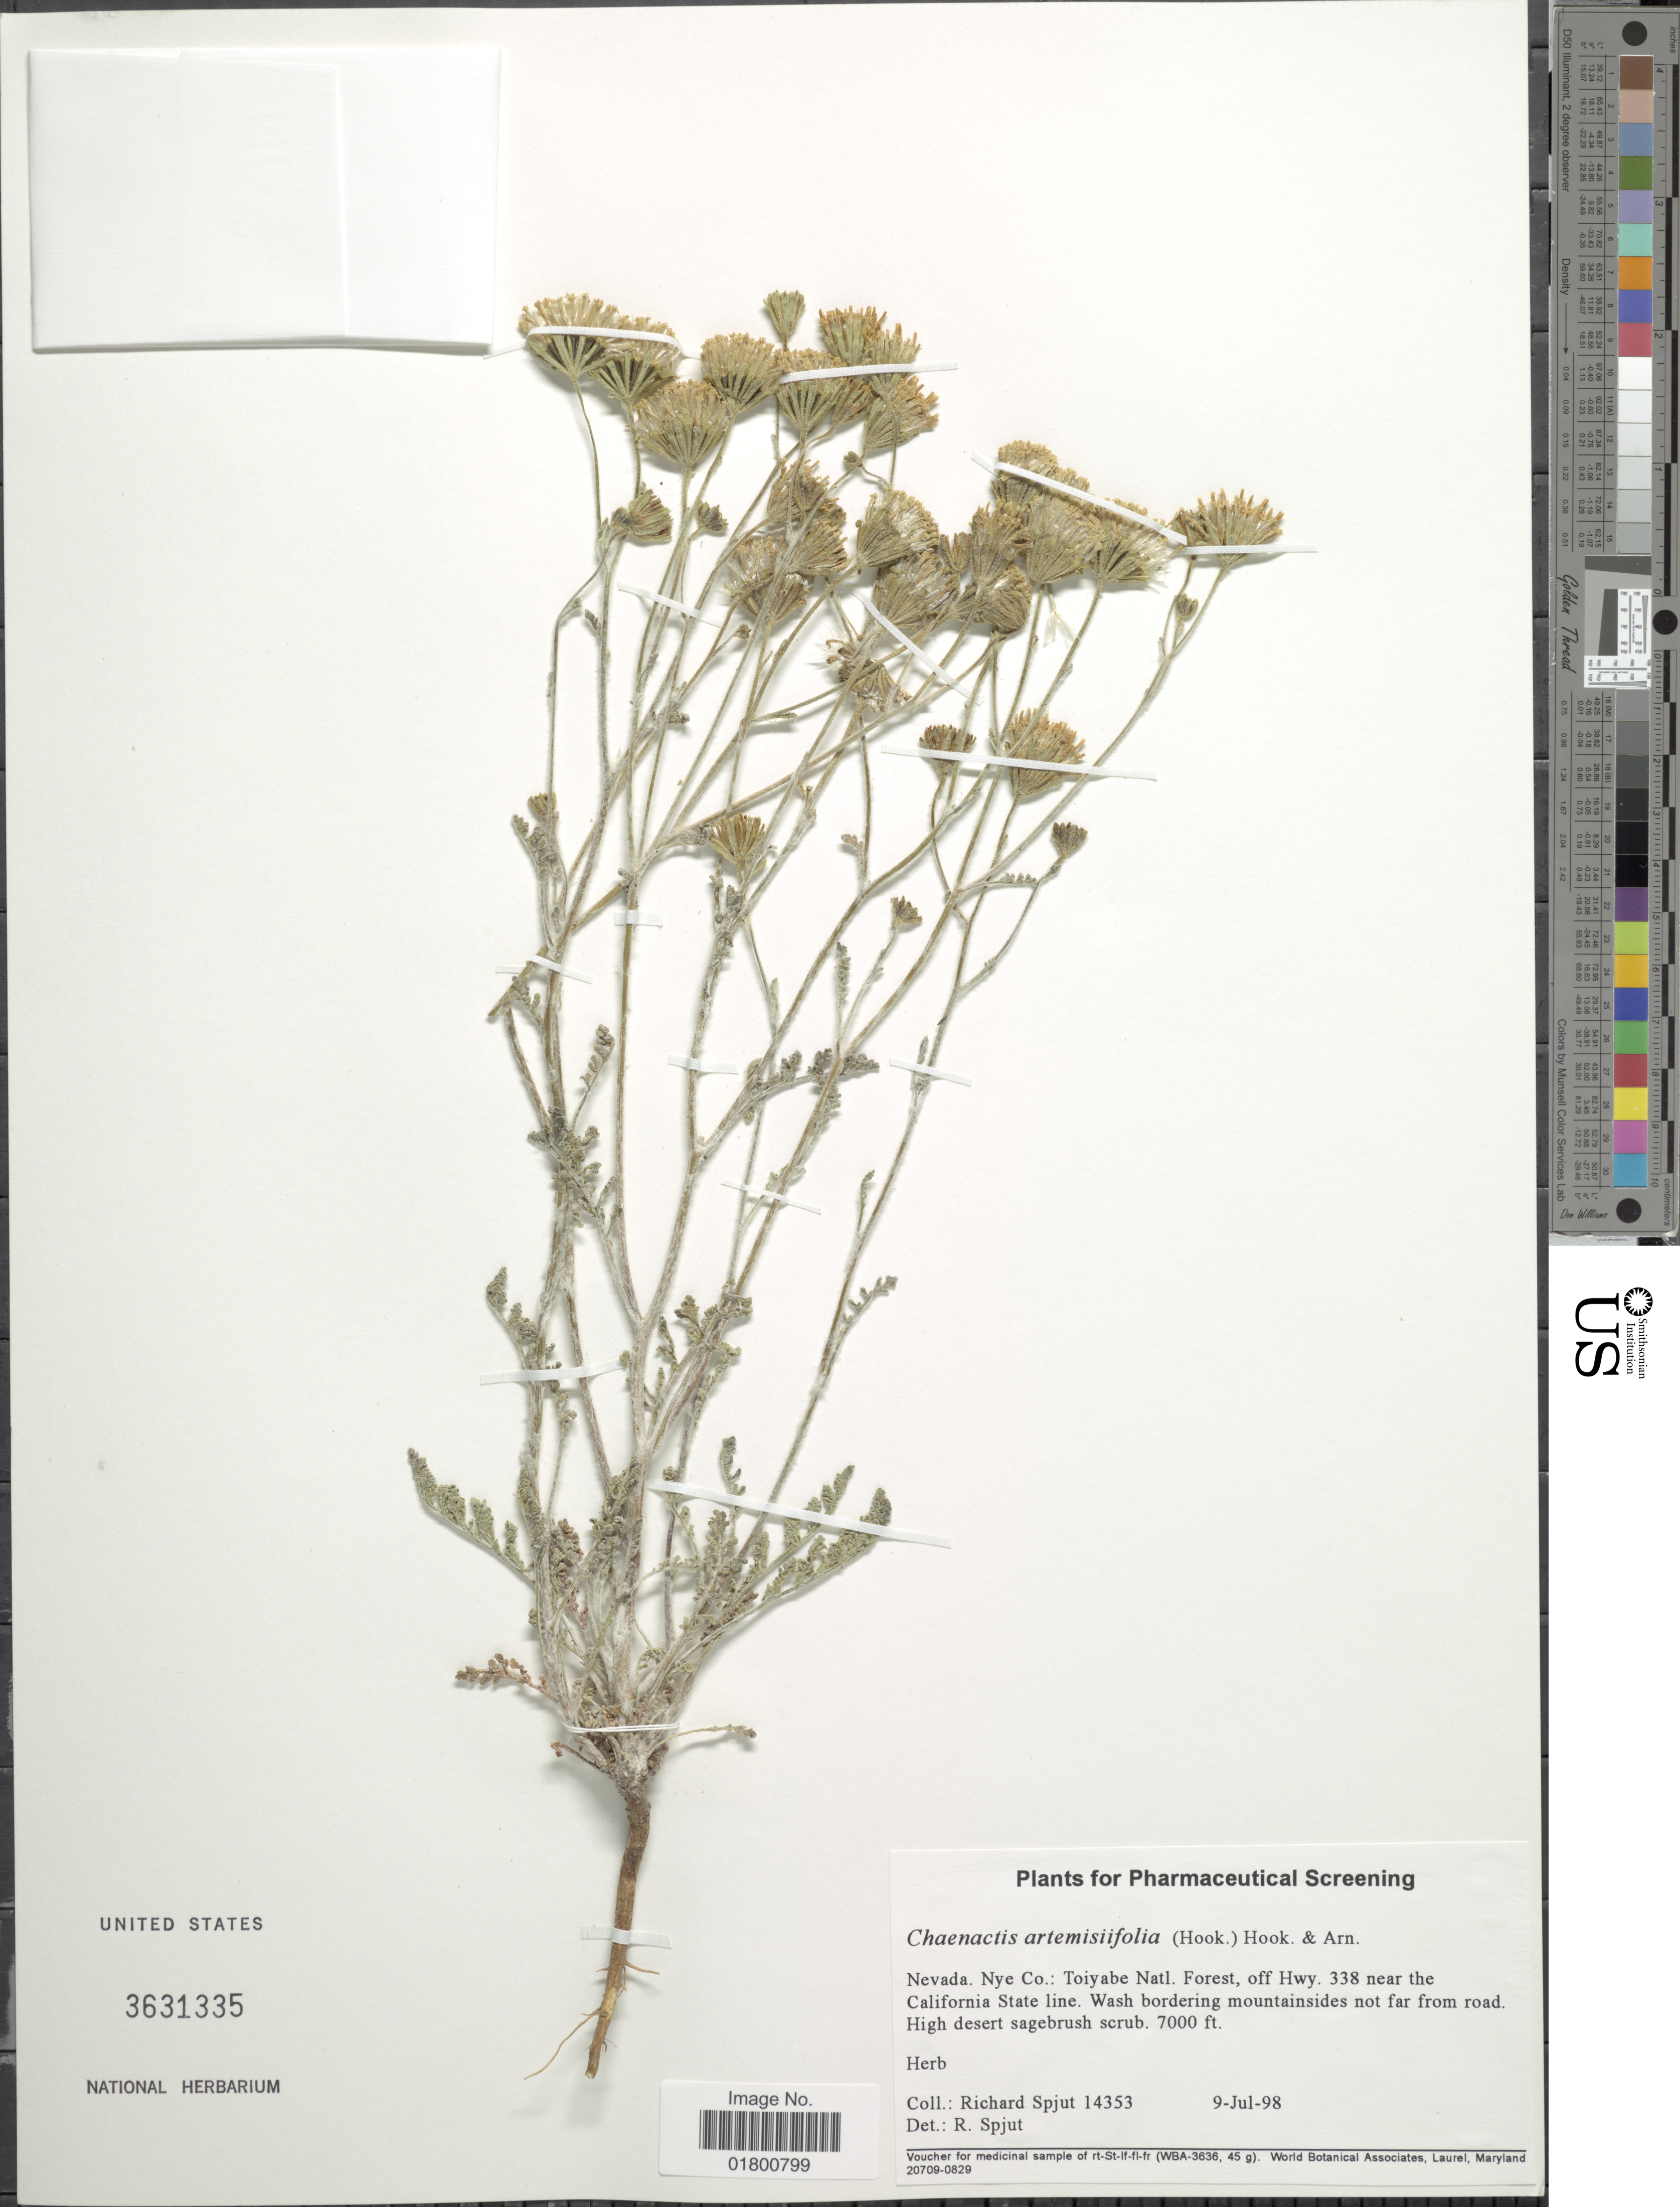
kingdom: Plantae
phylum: Tracheophyta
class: Magnoliopsida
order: Asterales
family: Asteraceae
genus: Chaenactis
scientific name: Chaenactis artemisiifolia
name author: A. Gray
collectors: R. Spjut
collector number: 14353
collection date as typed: Transcribed d/m/y: 9/7/98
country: United States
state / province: Nevada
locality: Nevada, Nye Co.: Toiyabe Natl. Forest, off Hwy, 338 near the California State line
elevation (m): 2134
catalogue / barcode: US 3631335